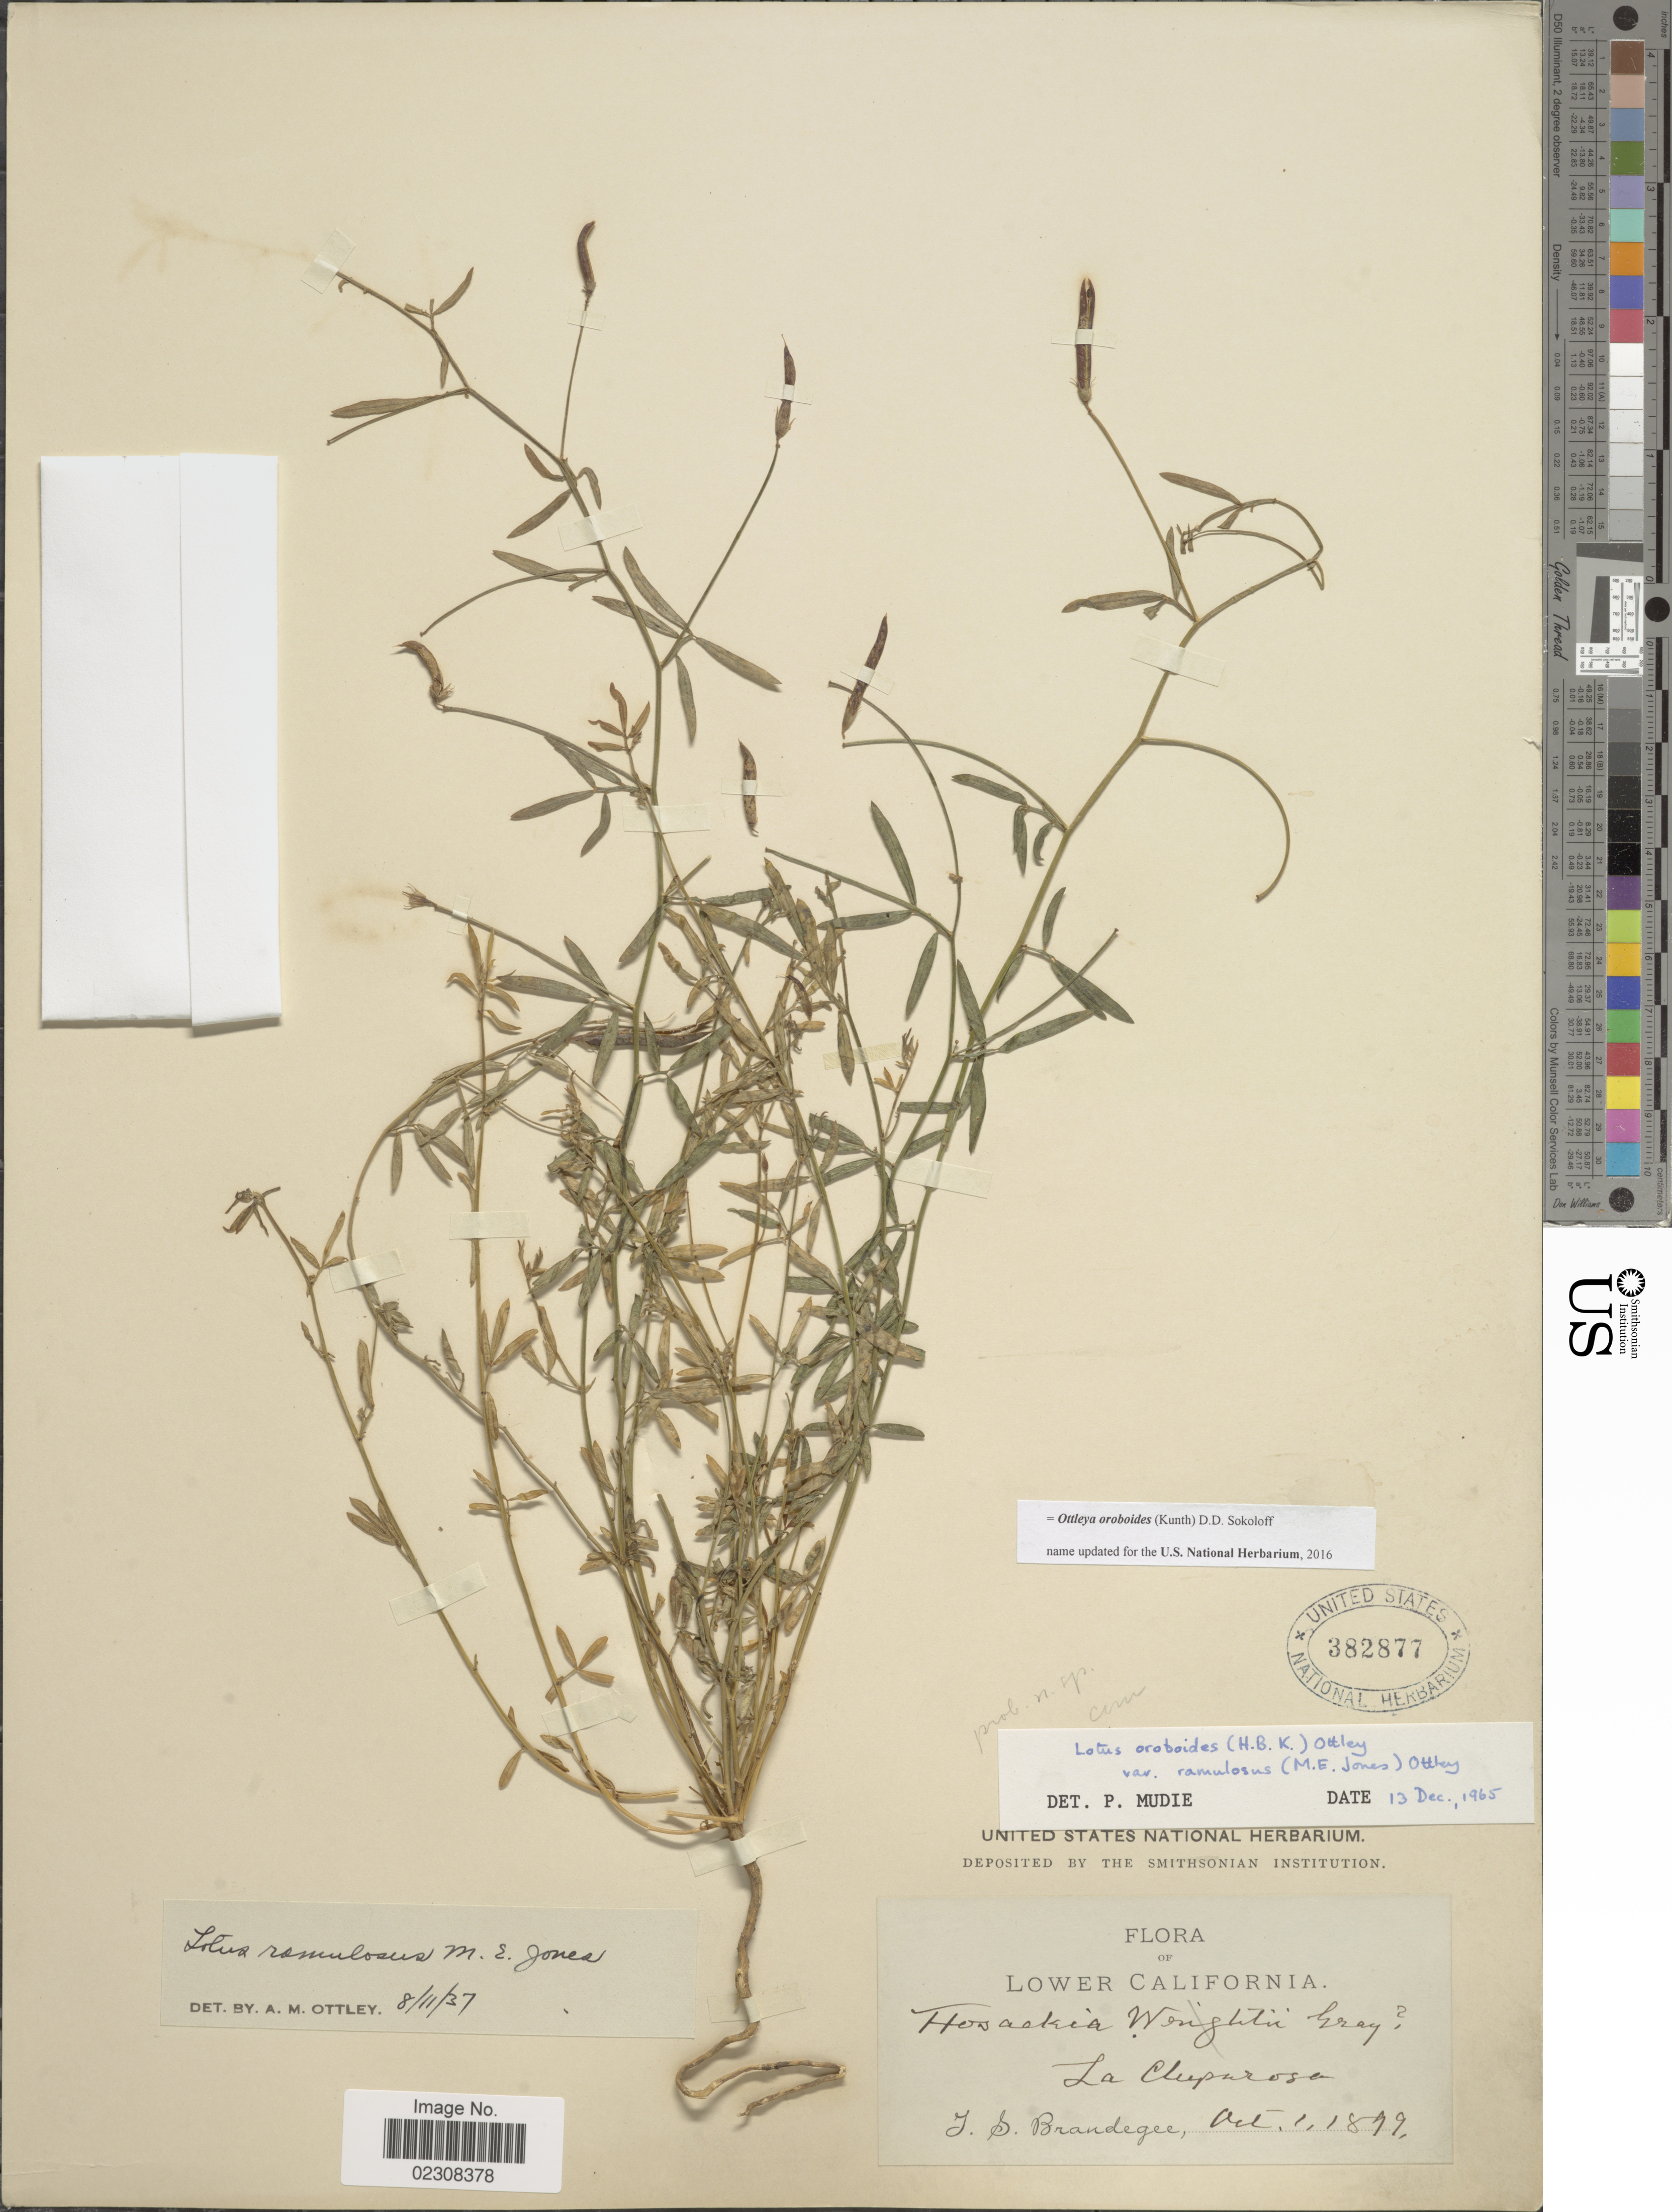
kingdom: Plantae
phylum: Tracheophyta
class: Magnoliopsida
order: Fabales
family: Fabaceae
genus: Ottleya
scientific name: Ottleya oroboides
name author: (Kunth) D.D. Sokoloff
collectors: J. S. Brandegee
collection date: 1899-10-01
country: Mexico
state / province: Baja California Norte / Baja California Sur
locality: Lower California, La Clupurosa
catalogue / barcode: US 382877